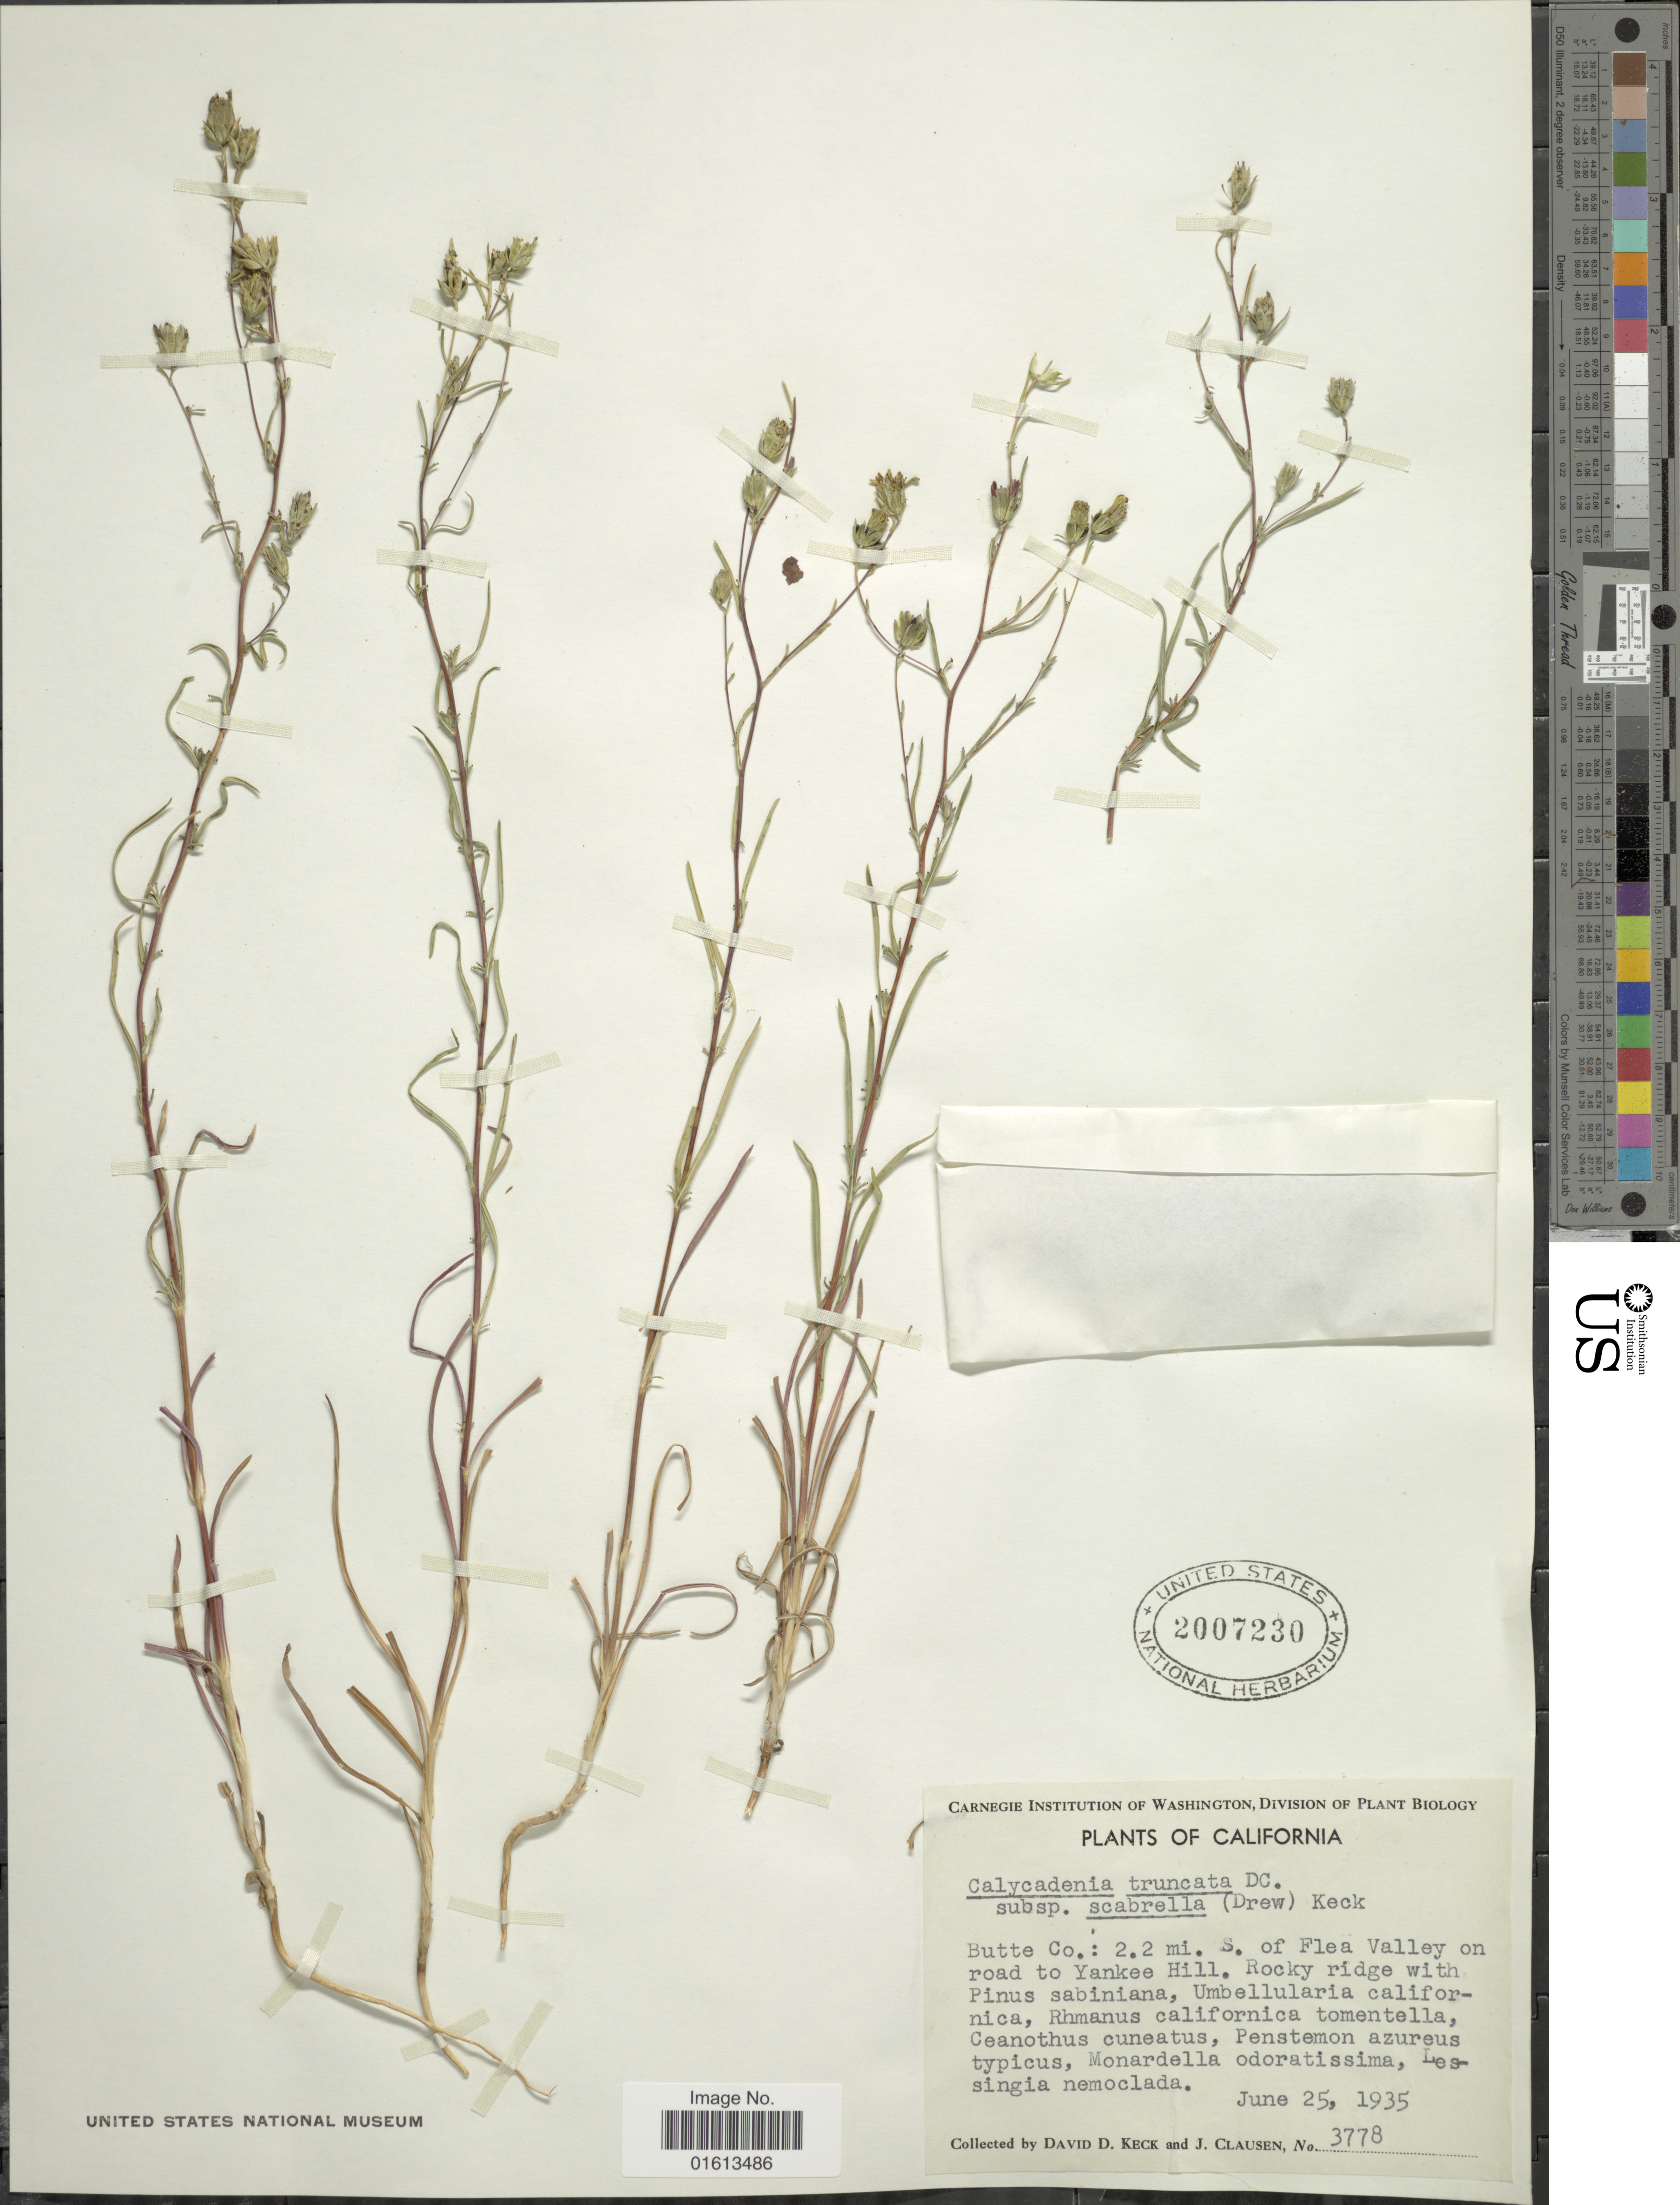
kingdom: Plantae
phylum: Tracheophyta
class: Magnoliopsida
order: Asterales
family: Asteraceae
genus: Calycadenia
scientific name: Calycadenia truncata subsp. scabrella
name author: (Drew) D.D. Keck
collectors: D. D. Keck & J. Clausen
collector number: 3778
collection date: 1935-06-25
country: United States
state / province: California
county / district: Butte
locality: Butte Co.: 2.2 mi. S. of Flea Valley on road to Yankee Hill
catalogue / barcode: US 2007230